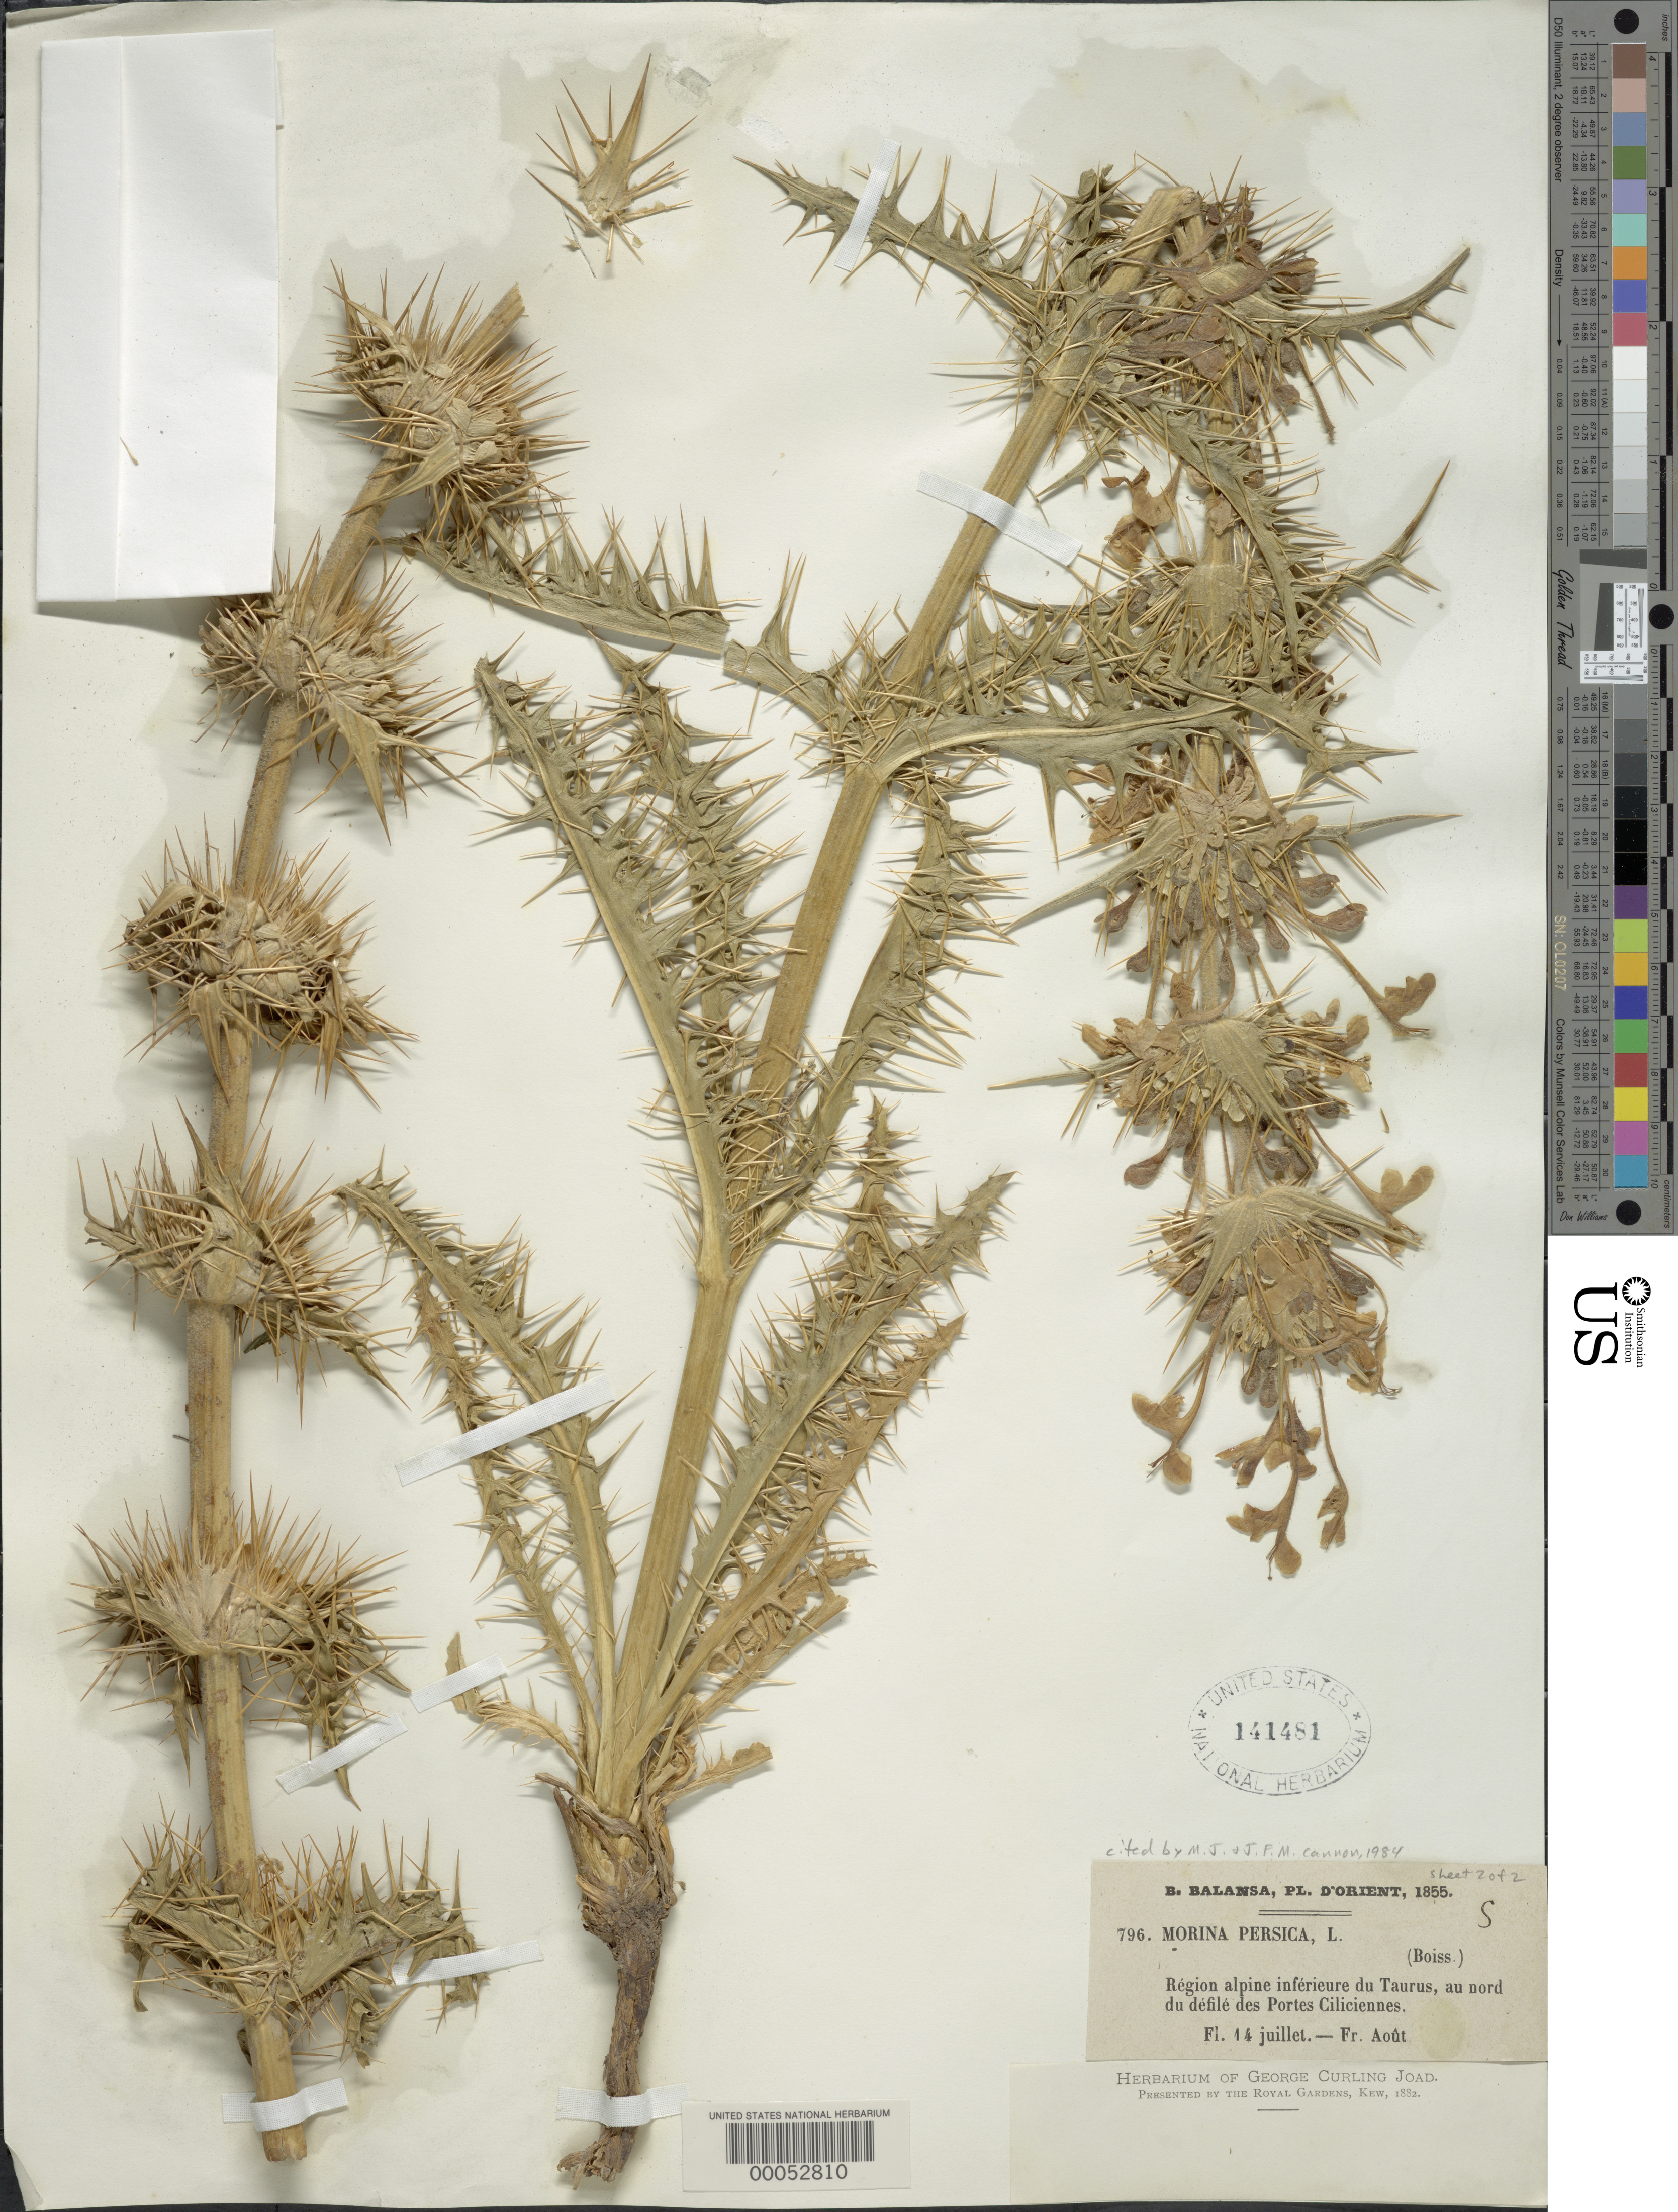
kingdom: Plantae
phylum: Tracheophyta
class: Magnoliopsida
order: Dipsacales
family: Caprifoliaceae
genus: Morina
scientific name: Morina persica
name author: L.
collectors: B. Balansa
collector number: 796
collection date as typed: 14 Jul 1855 to -- Aug 1855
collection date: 1855-07-14/1855-08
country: Turkey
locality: Taurus mts, near the cilician gates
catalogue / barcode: US 141481